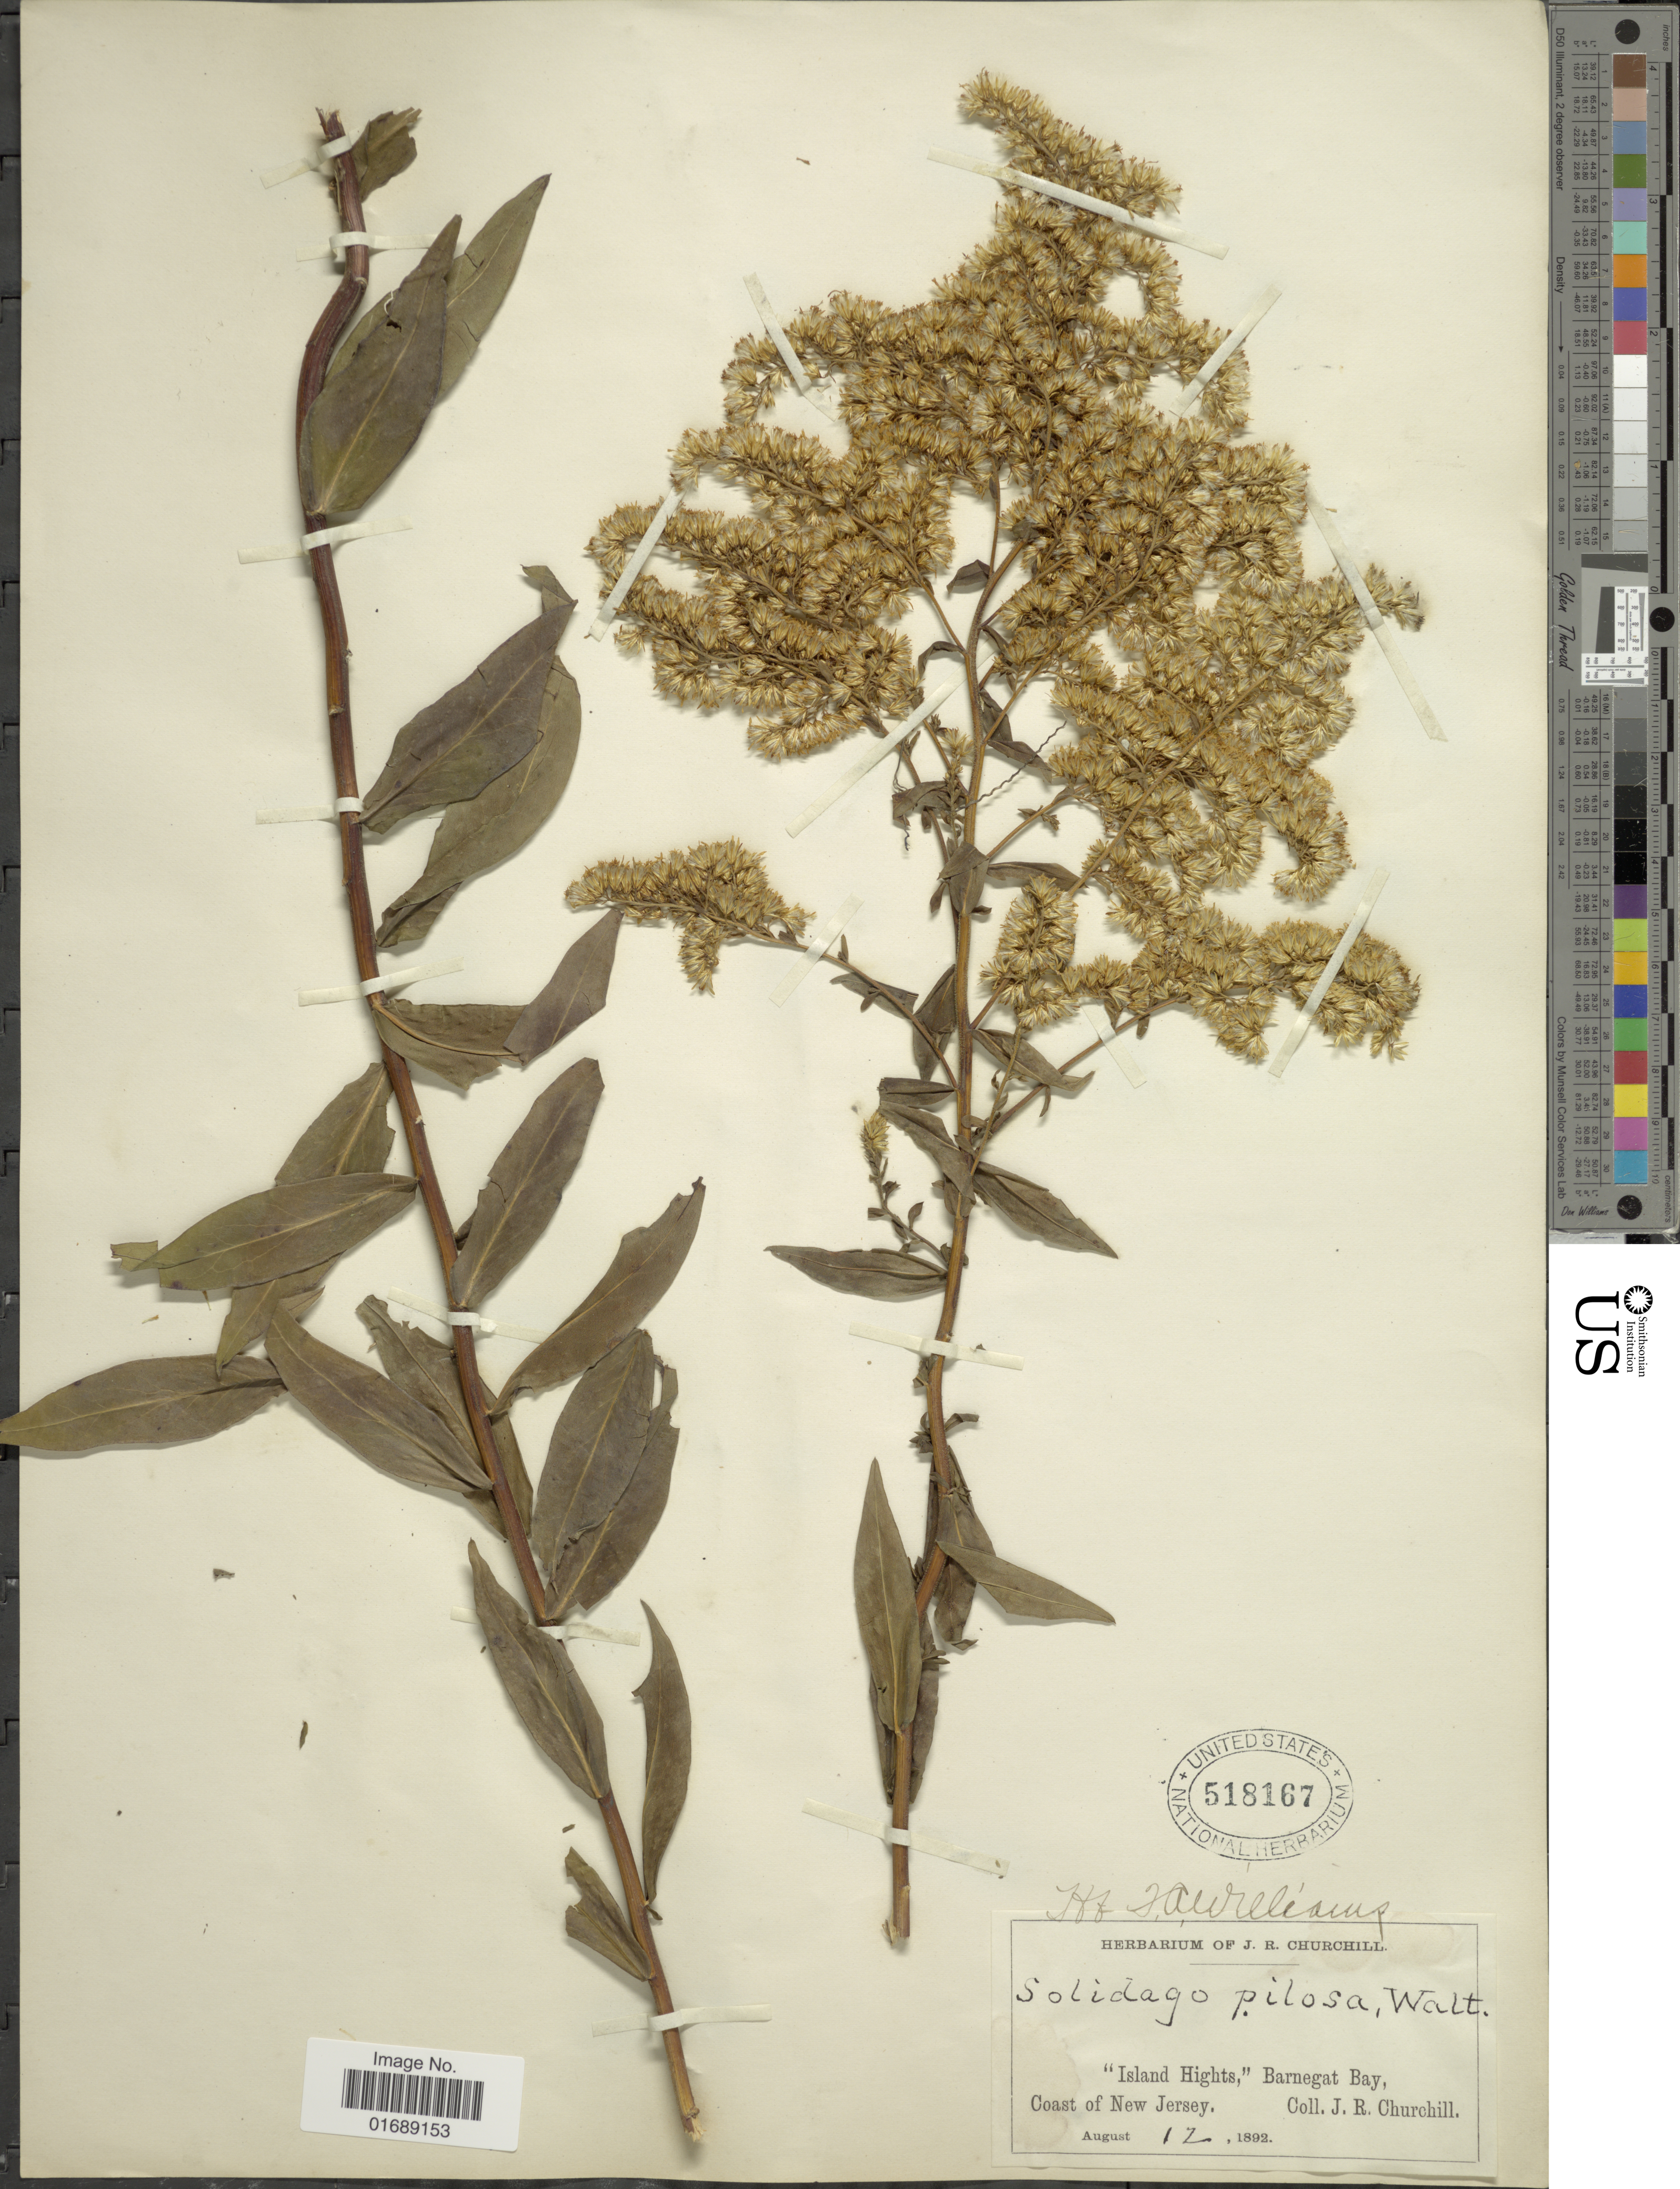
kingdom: Plantae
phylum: Tracheophyta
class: Magnoliopsida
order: Asterales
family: Asteraceae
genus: Solidago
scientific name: Solidago odora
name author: Aiton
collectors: J. Churchill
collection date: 1892-08-12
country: United States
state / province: New Jersey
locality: Island Hights,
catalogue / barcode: US 518167